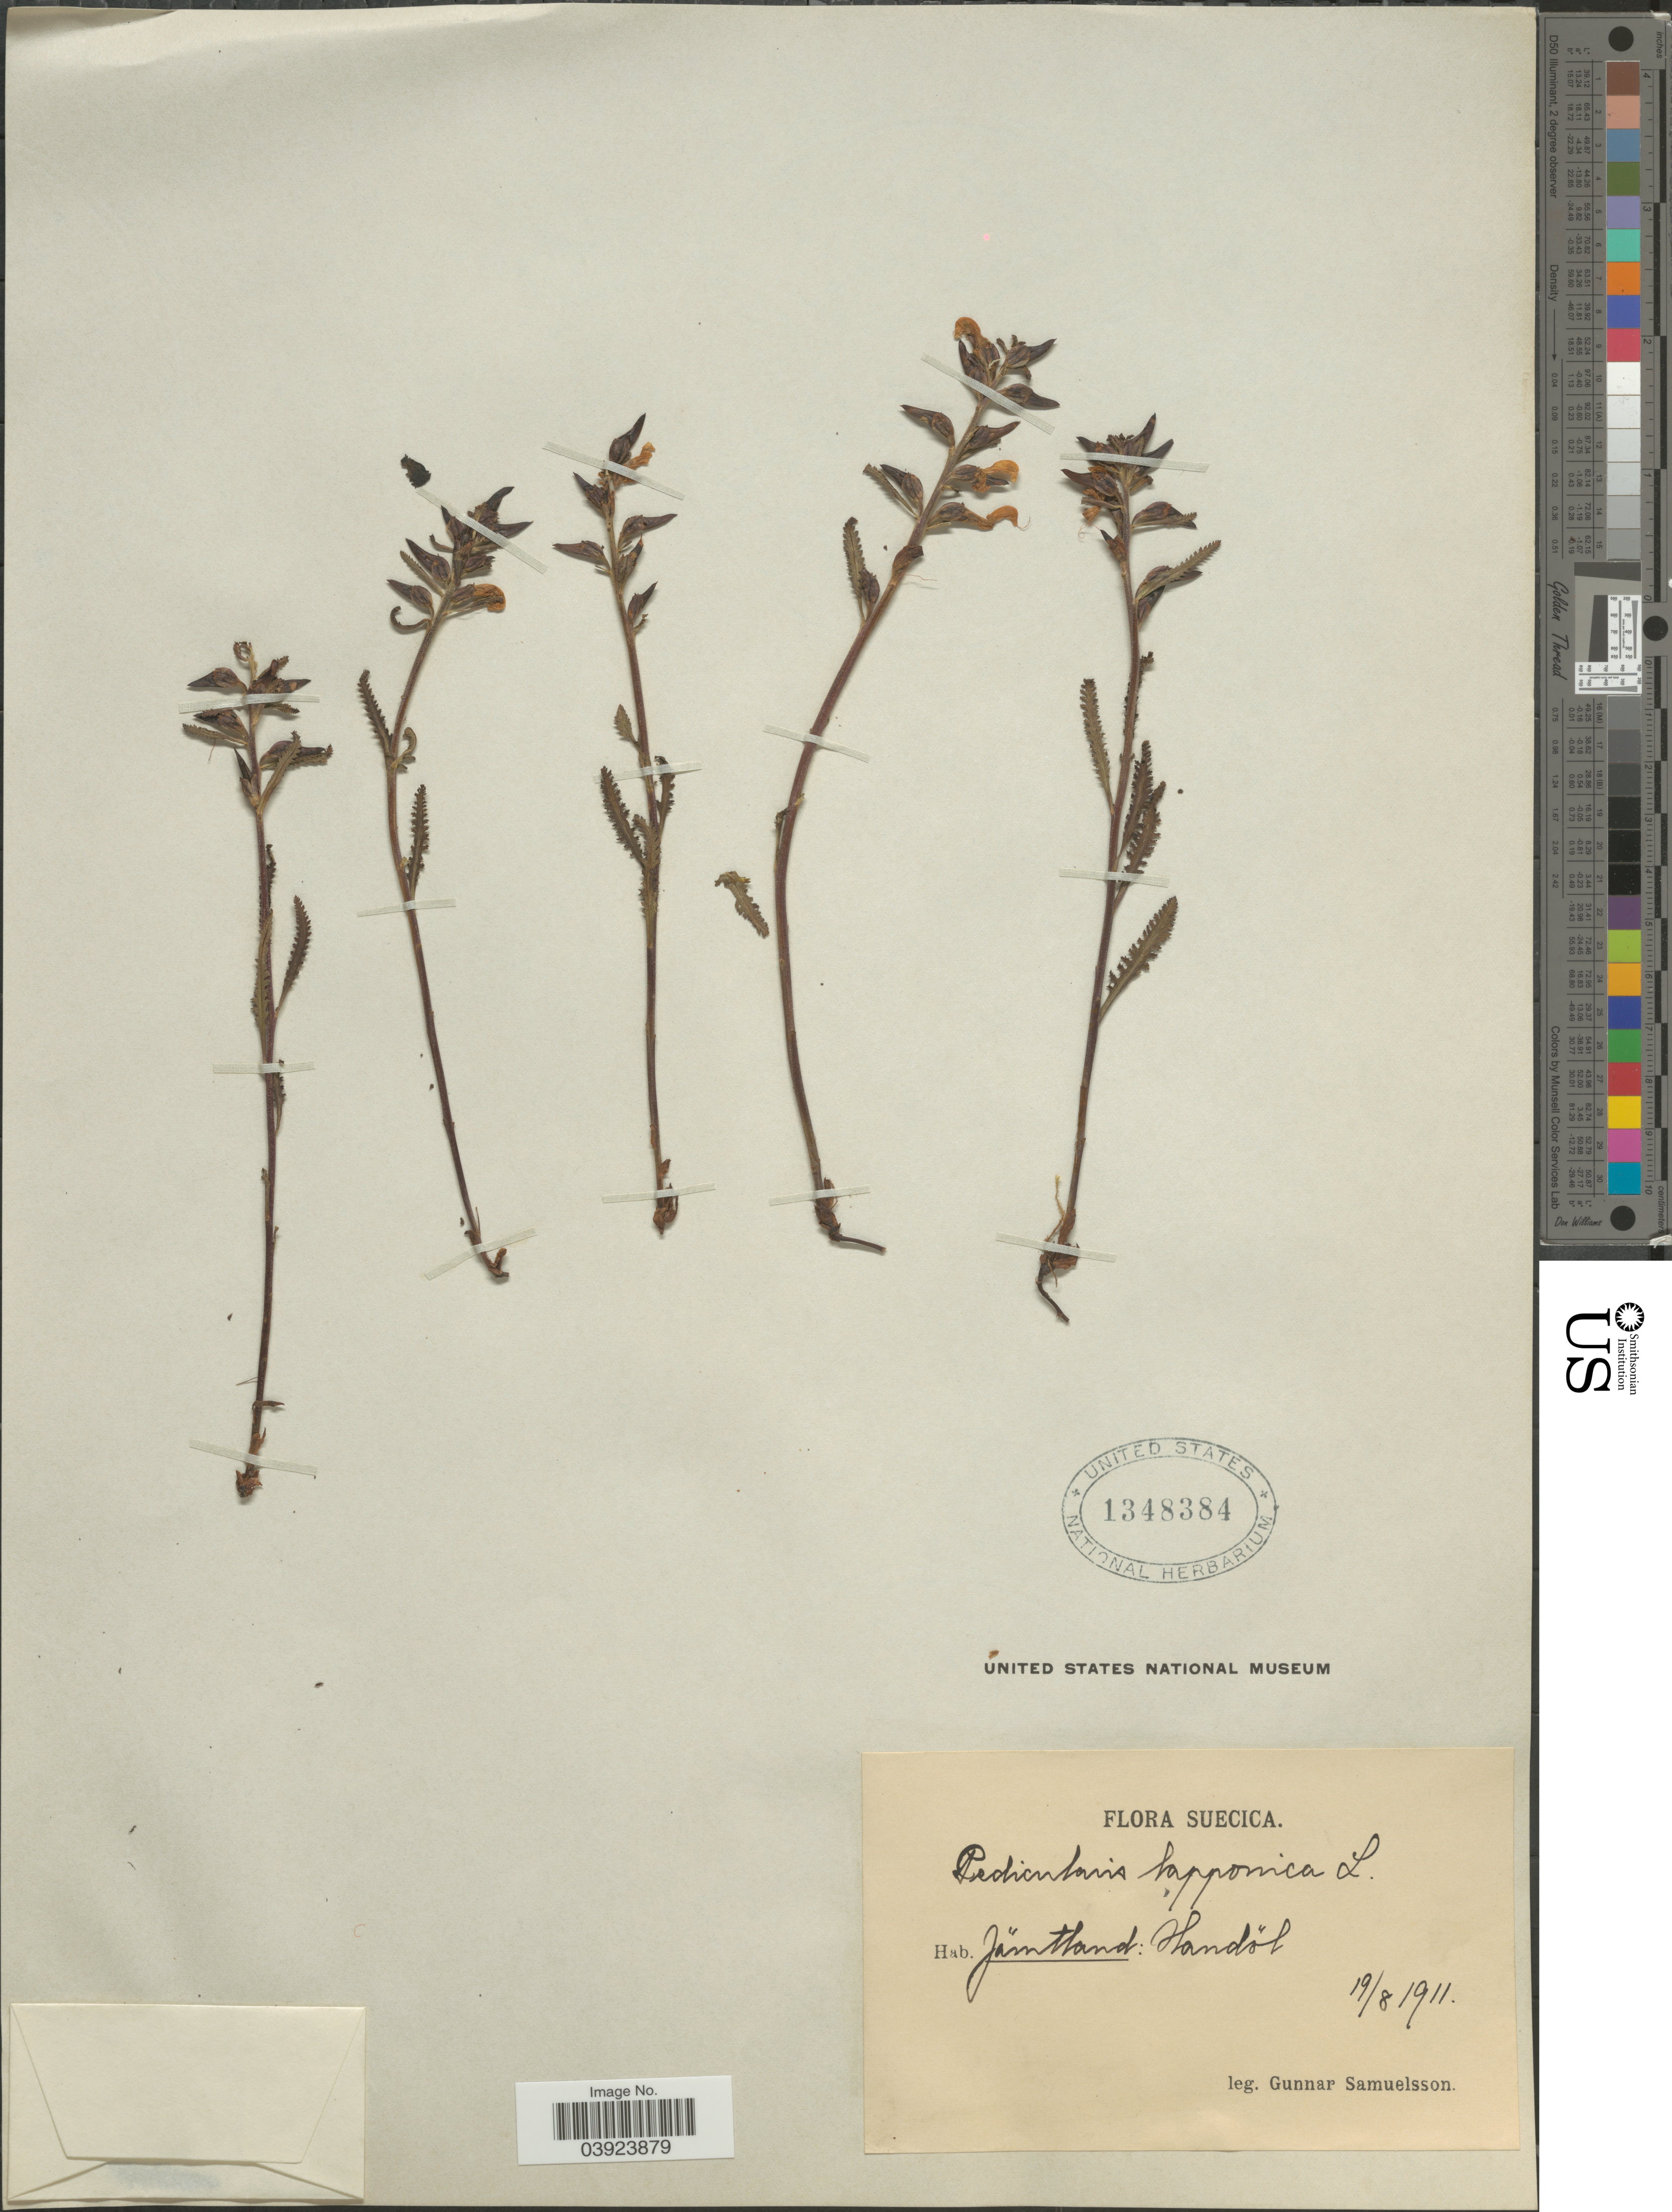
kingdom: Plantae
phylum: Tracheophyta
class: Magnoliopsida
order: Lamiales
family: Orobanchaceae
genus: Pedicularis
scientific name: Pedicularis lapponica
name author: L.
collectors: G. Samuelsson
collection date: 1911-08-19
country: Sweden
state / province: Jämtland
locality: Suecica. Jämtland: Handöl.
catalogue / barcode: US 1348384